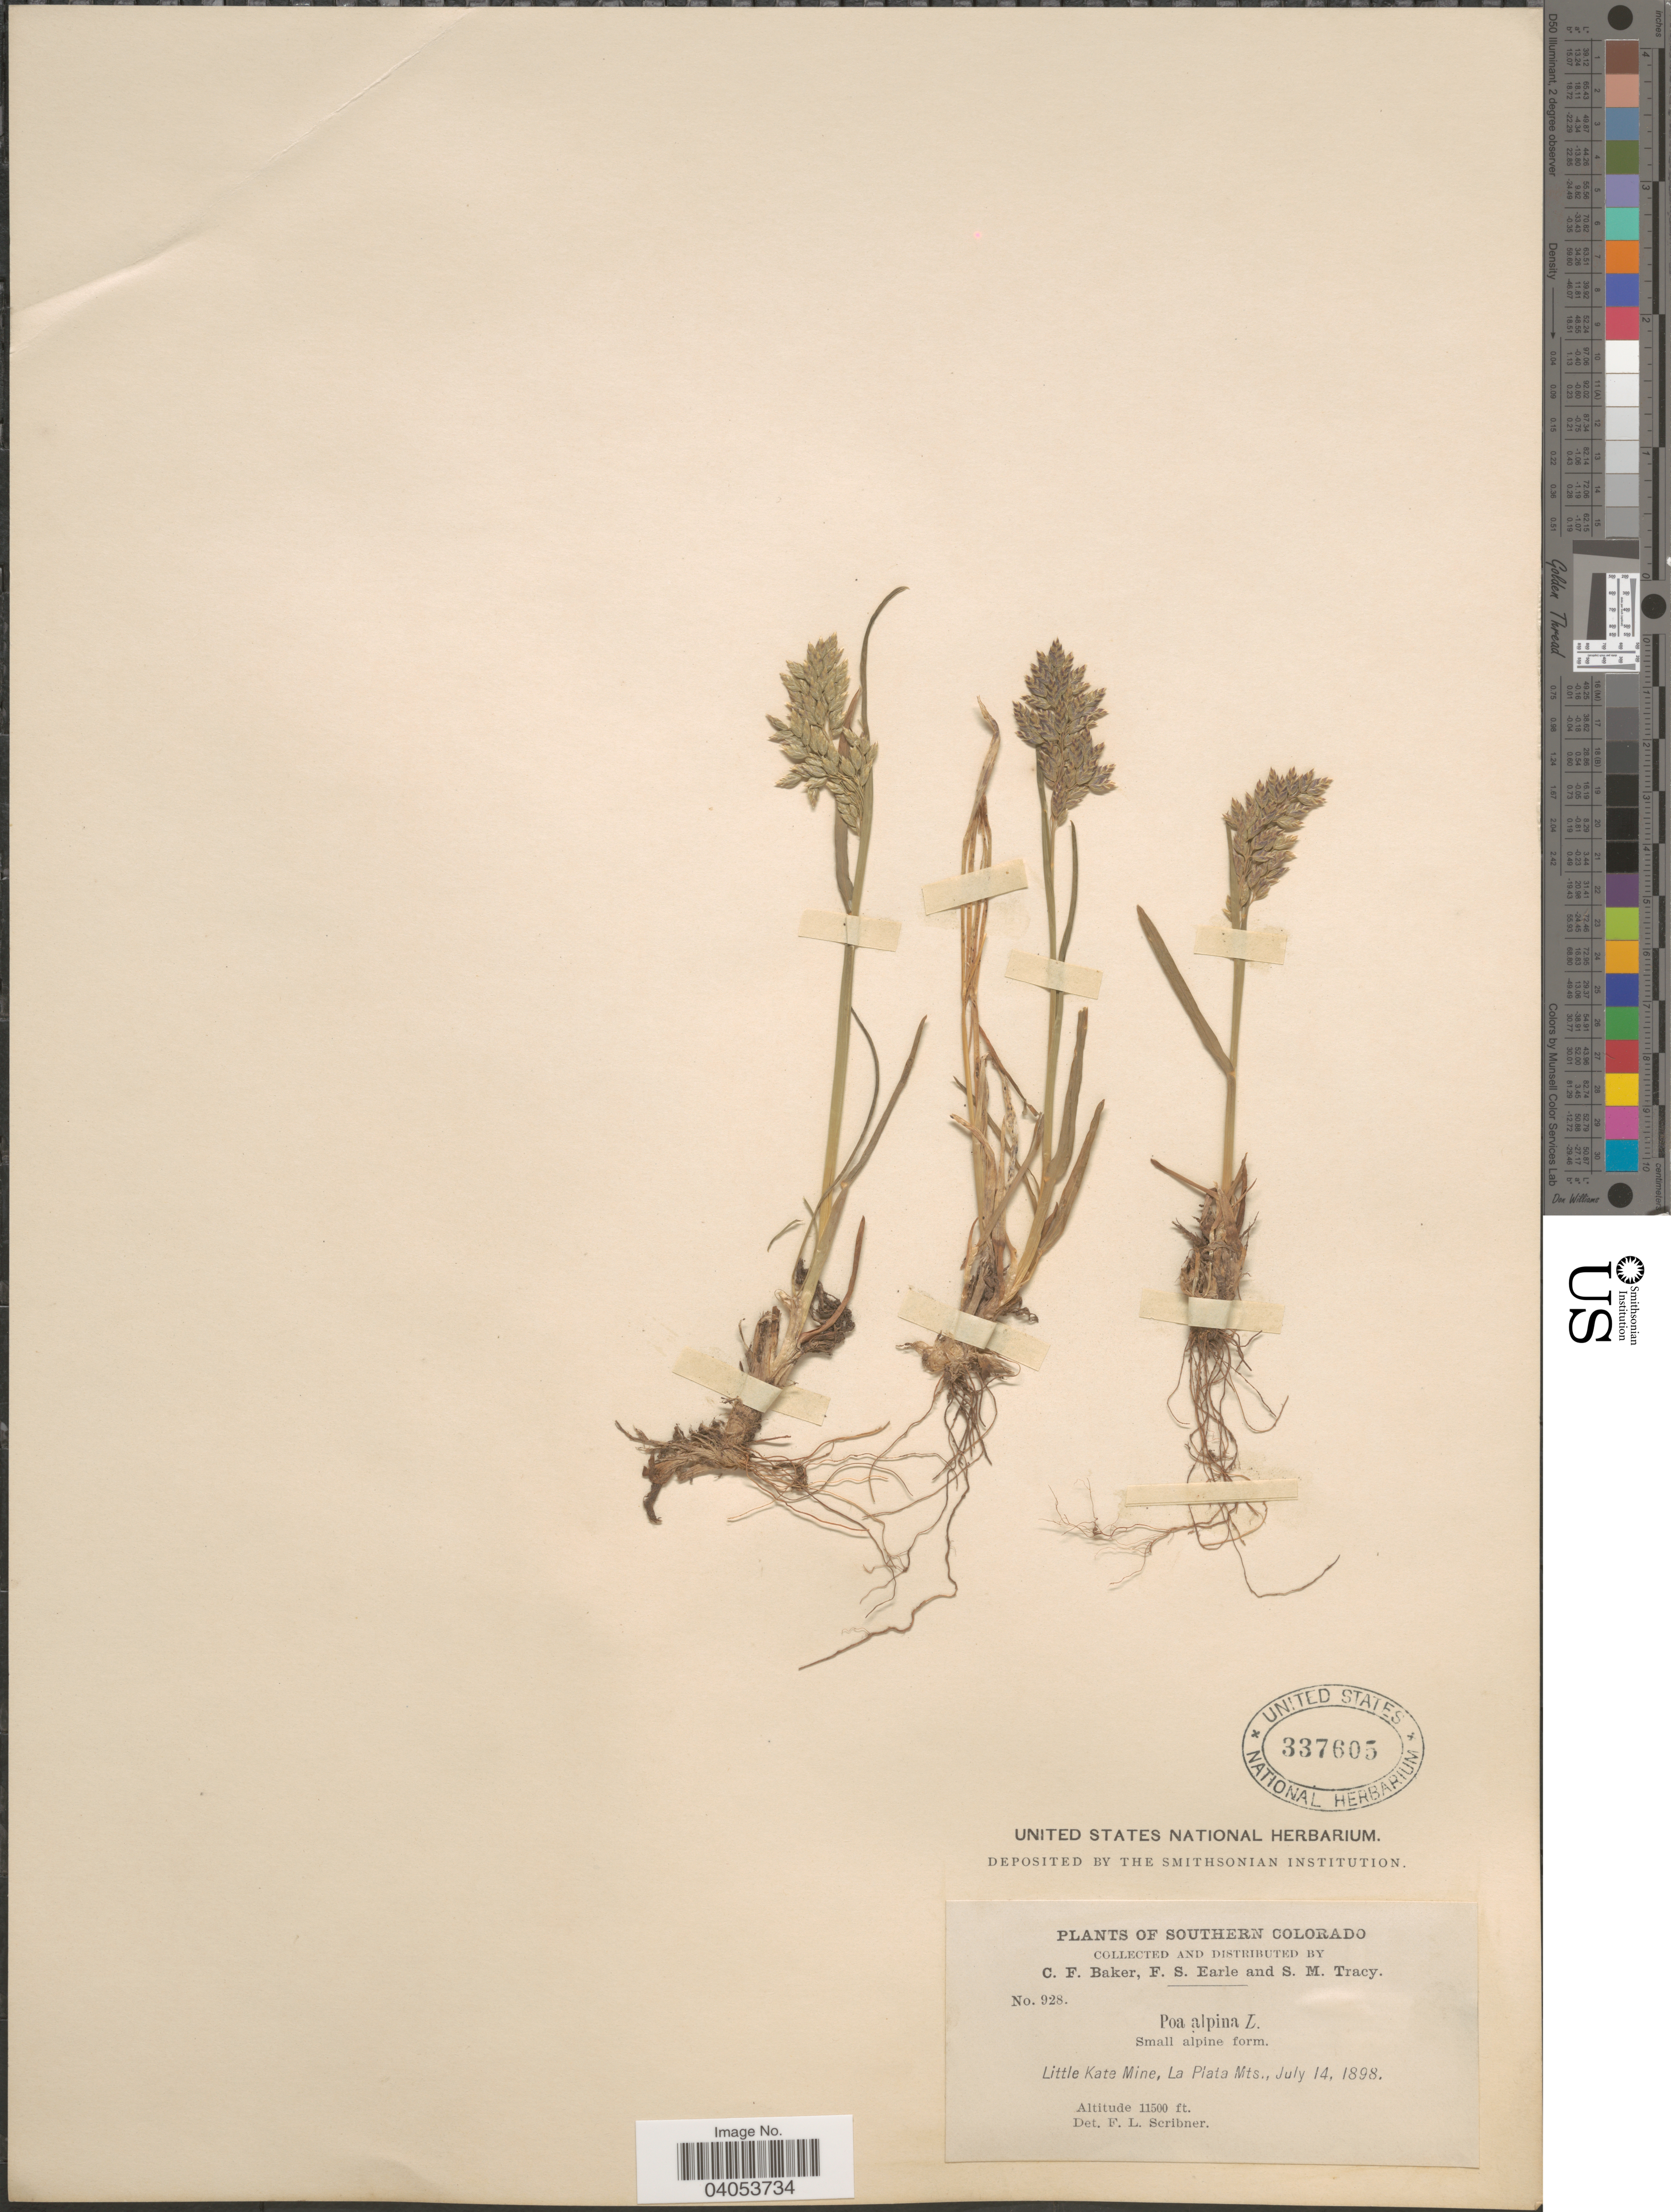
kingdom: Plantae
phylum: Tracheophyta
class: Liliopsida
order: Poales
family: Poaceae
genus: Poa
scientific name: Poa alpina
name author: L.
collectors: C. F. Baker, F. S. Earle & S. M. Tracy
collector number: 928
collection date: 1898-07-14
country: United States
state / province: Colorado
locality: Southern Colorado. Little Kate Mine, La Plata Mts.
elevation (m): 3505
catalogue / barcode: US 337605